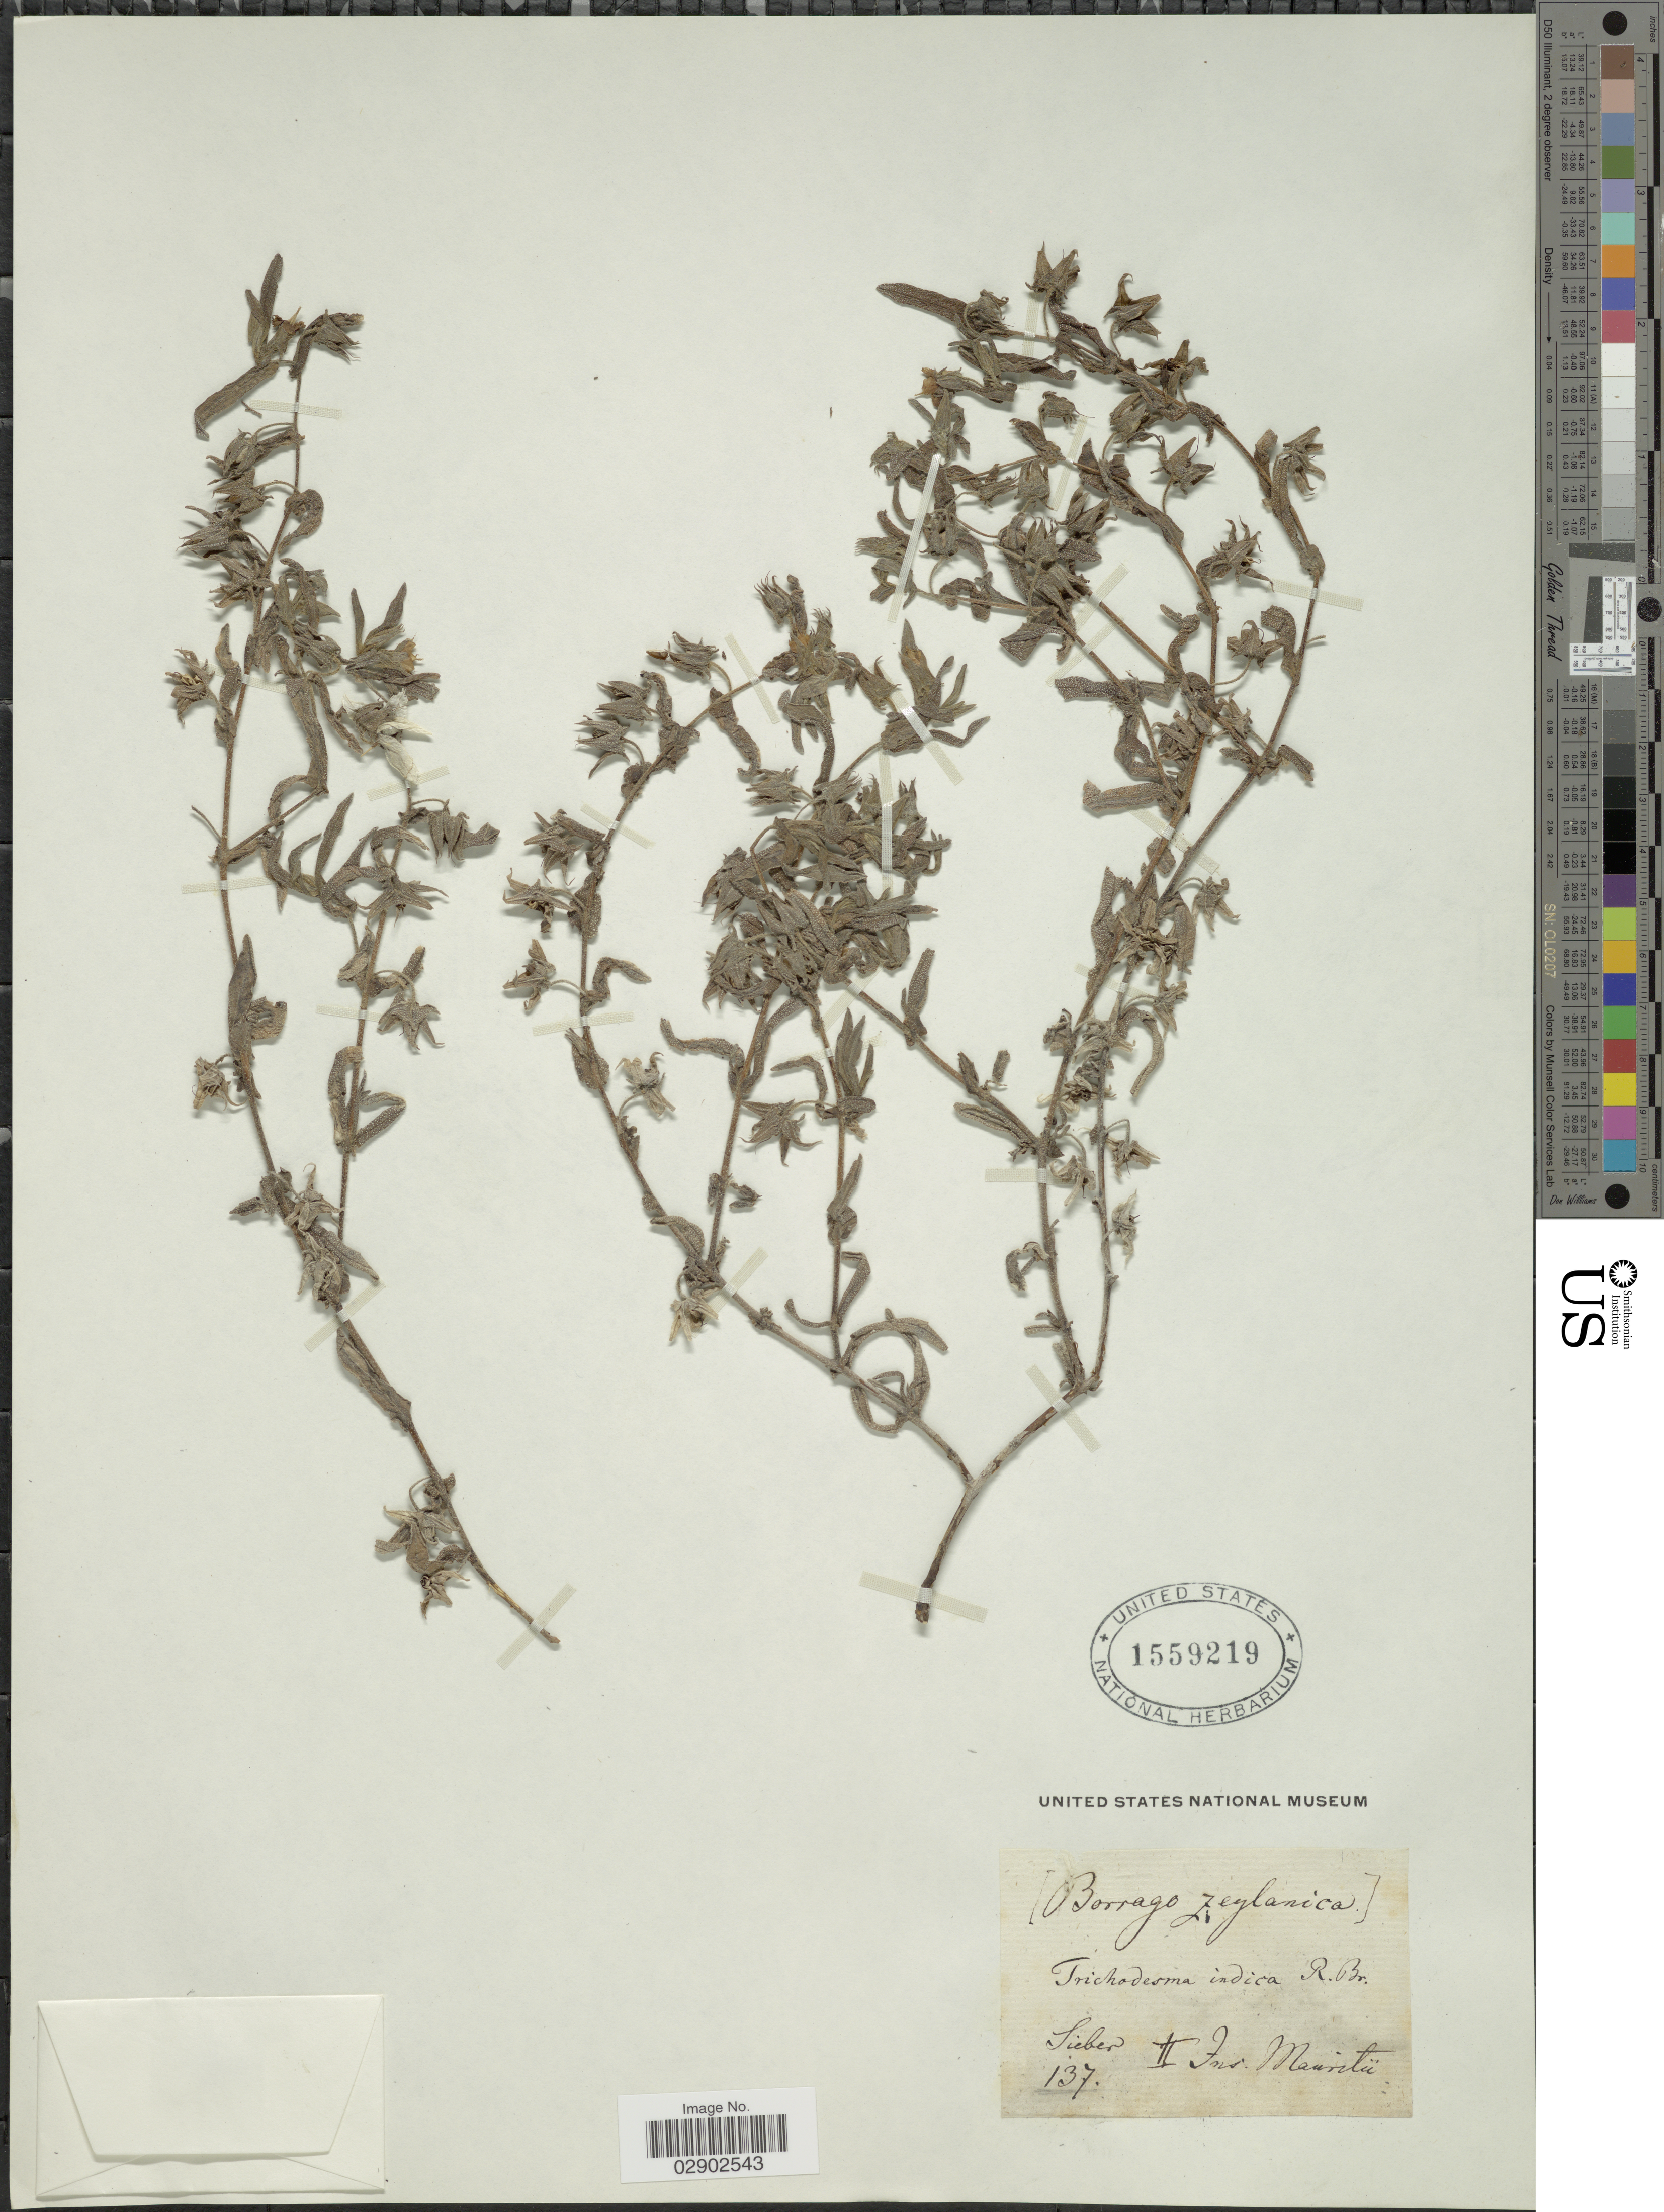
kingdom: Plantae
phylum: Tracheophyta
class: Magnoliopsida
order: Boraginales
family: Boraginaceae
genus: Trichodesma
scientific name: Trichodesma zeylanicum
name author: (Burm. f.) R. Br.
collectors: -- Sieber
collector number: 137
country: Mauritania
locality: Ins. Mauritü.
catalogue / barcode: US 1559219